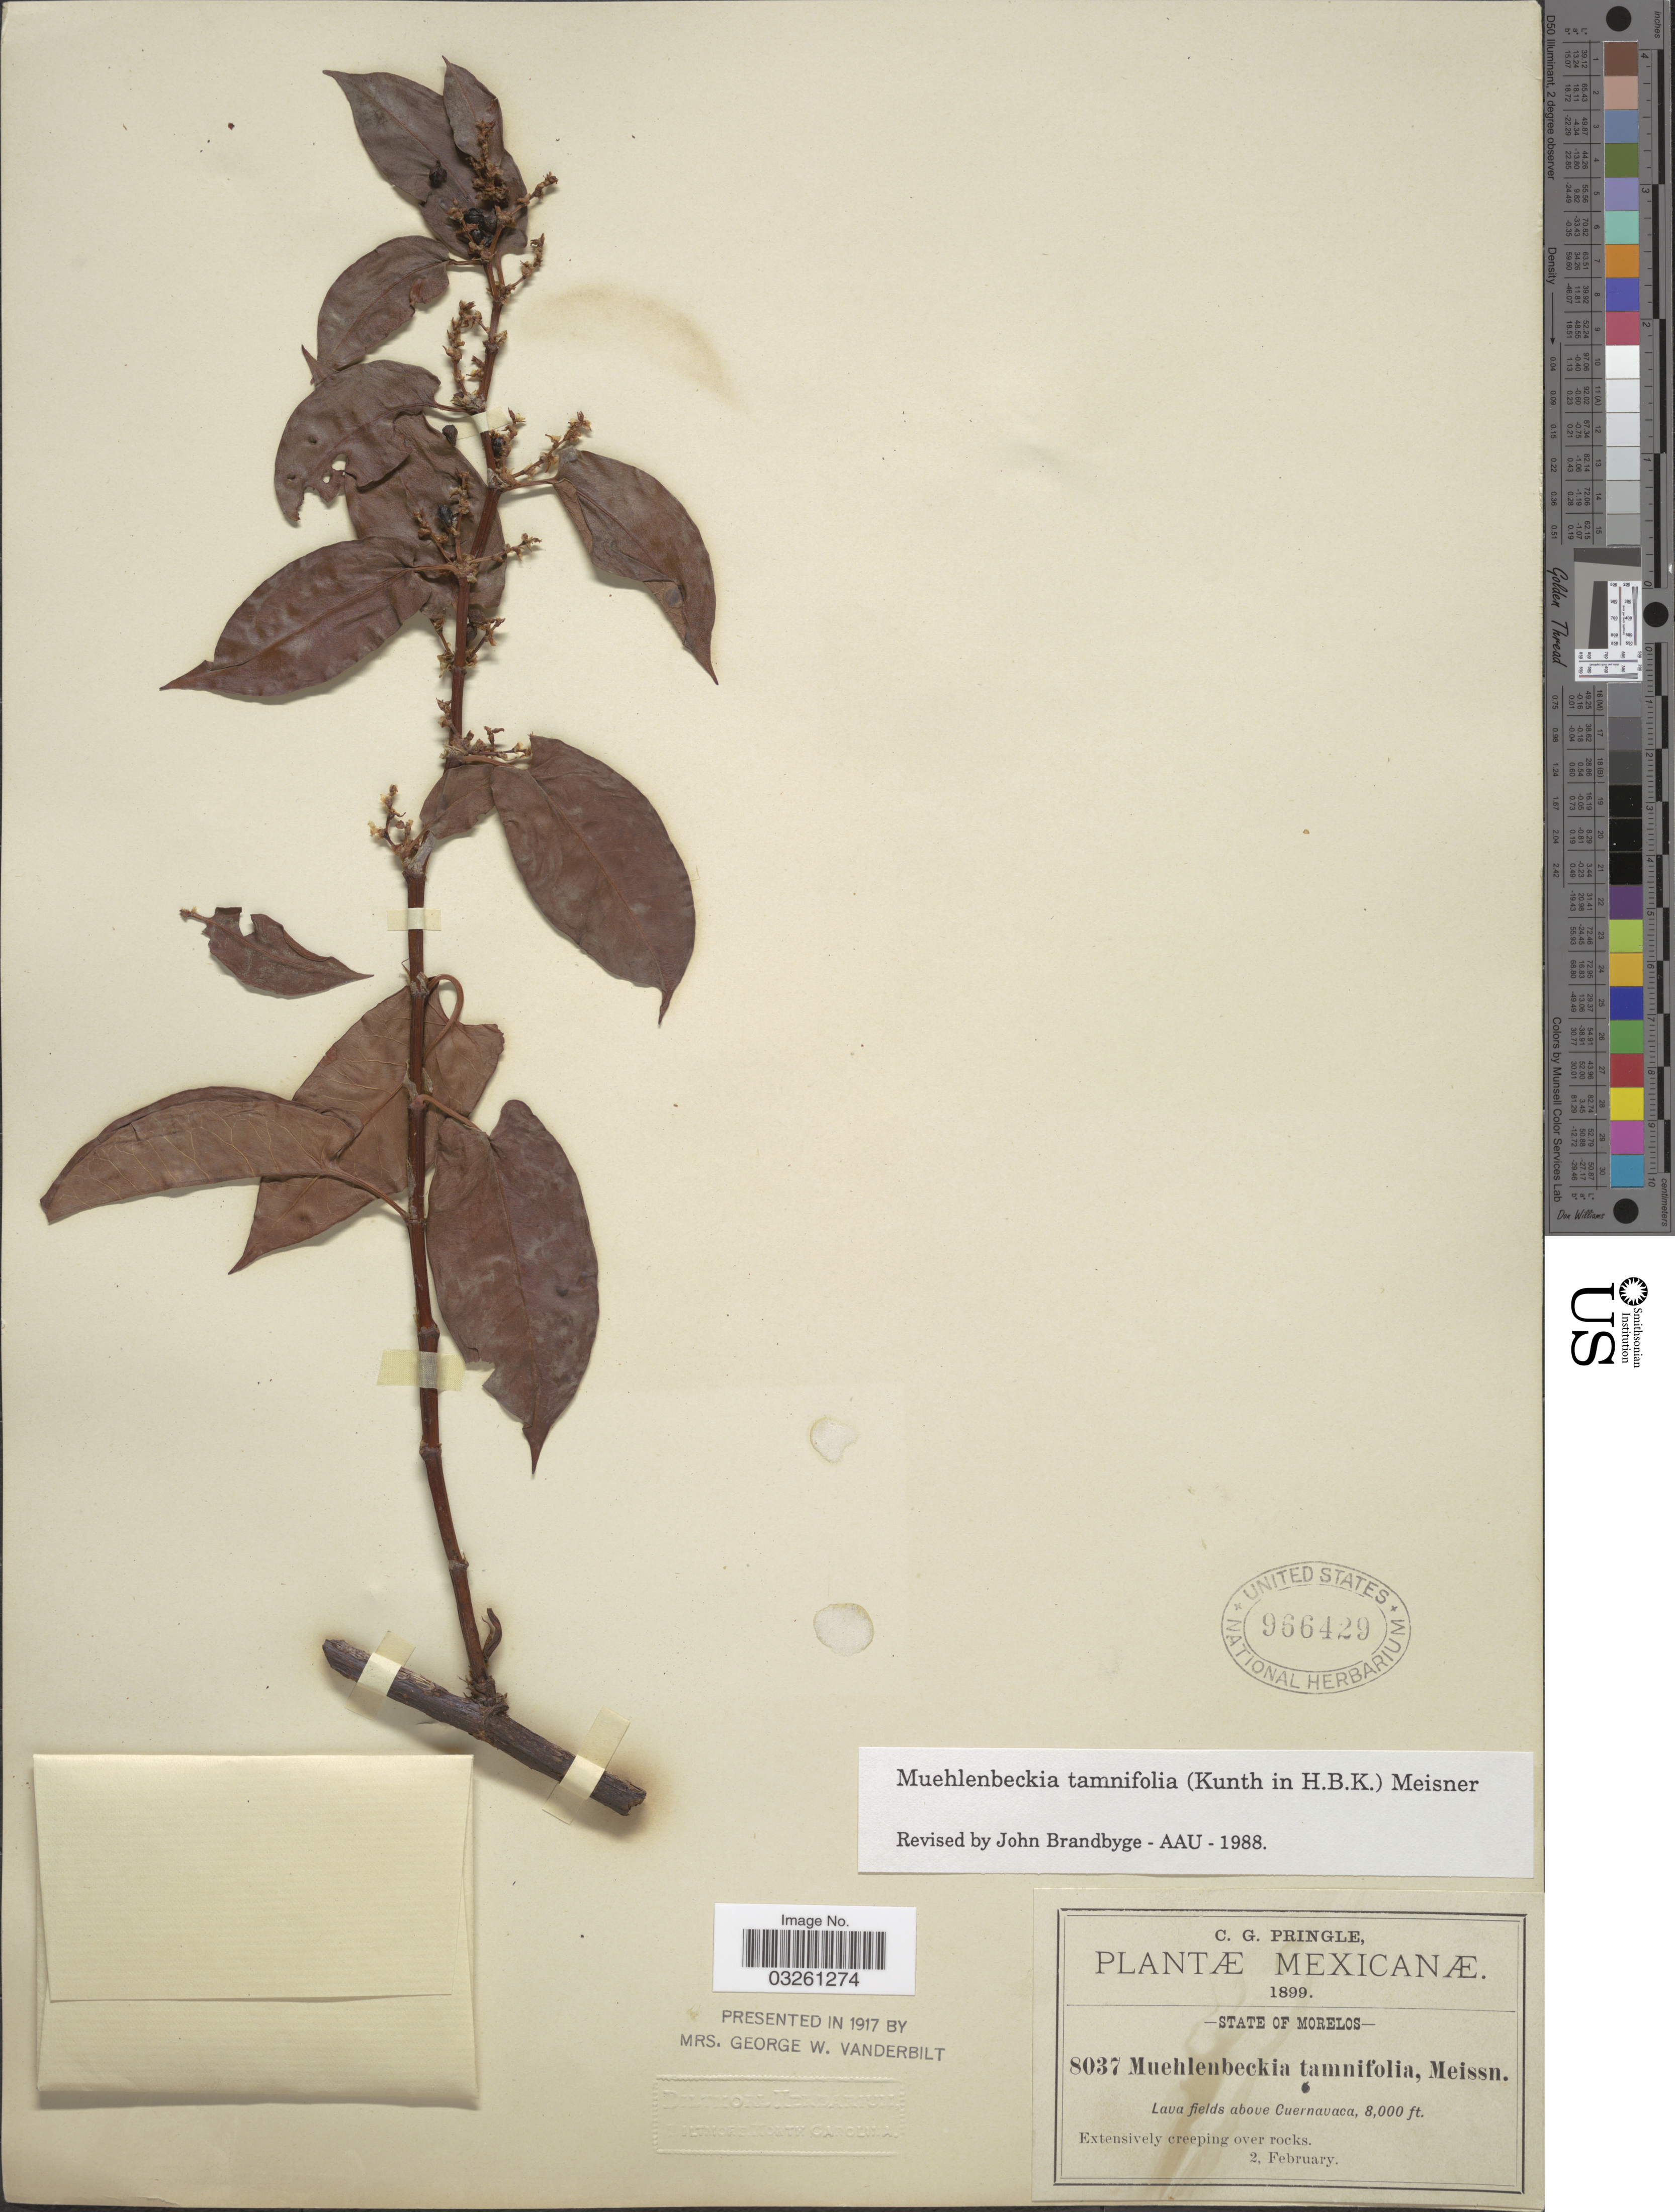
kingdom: Plantae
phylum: Tracheophyta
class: Magnoliopsida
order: Caryophyllales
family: Polygonaceae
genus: Muehlenbeckia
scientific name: Muehlenbeckia tamnifolia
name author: (Kunth) Meisn.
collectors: C. G. Pringle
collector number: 8037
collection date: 1899-02-02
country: Mexico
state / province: Morelos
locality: Lava fields above Cuernavaca.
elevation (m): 2438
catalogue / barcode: US 966429